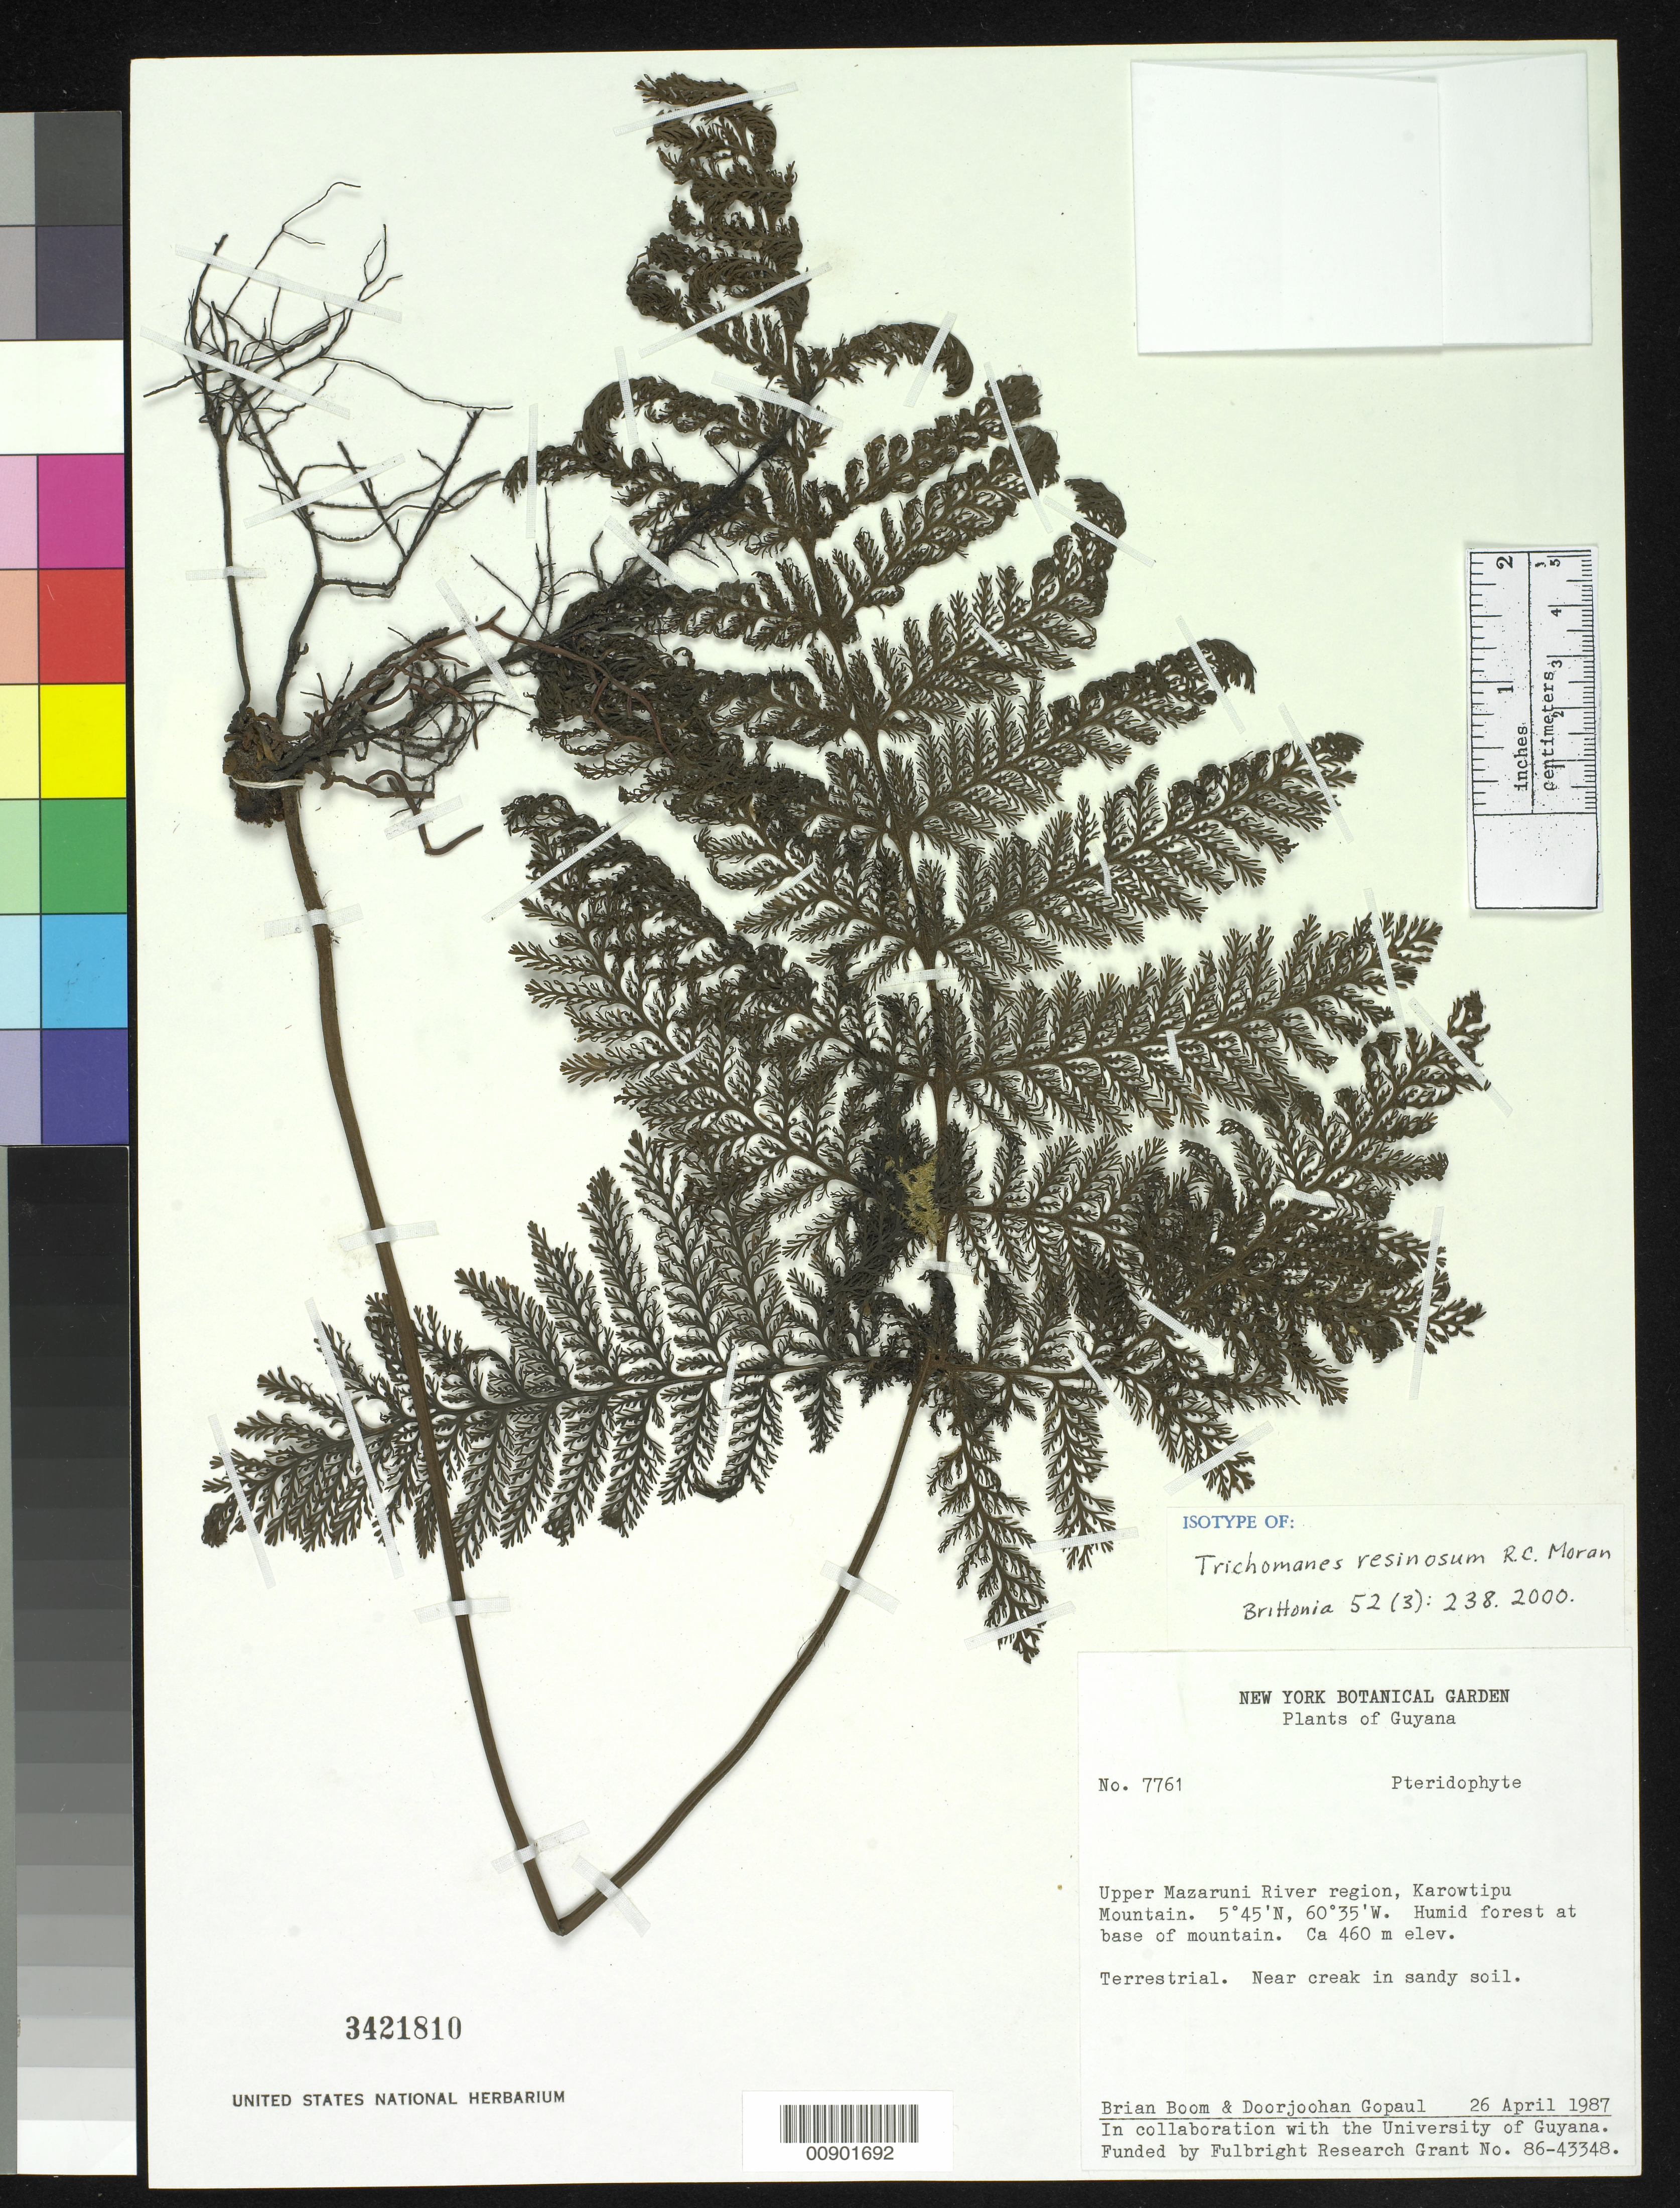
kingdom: Plantae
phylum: Tracheophyta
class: Polypodiopsida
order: Hymenophyllales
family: Hymenophyllaceae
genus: Trichomanes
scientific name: Trichomanes resinosum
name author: R.C. Moran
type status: Isotype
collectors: B. M. Boom & D. Gopaul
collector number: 7761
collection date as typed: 26 Apr 1987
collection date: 1987-04-26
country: Guyana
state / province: Cuyuni-Mazaruni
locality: Upper Mazaruni River region, Karowtipu Mountain.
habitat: Humid forest at base of mountain.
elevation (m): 460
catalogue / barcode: US 3421810